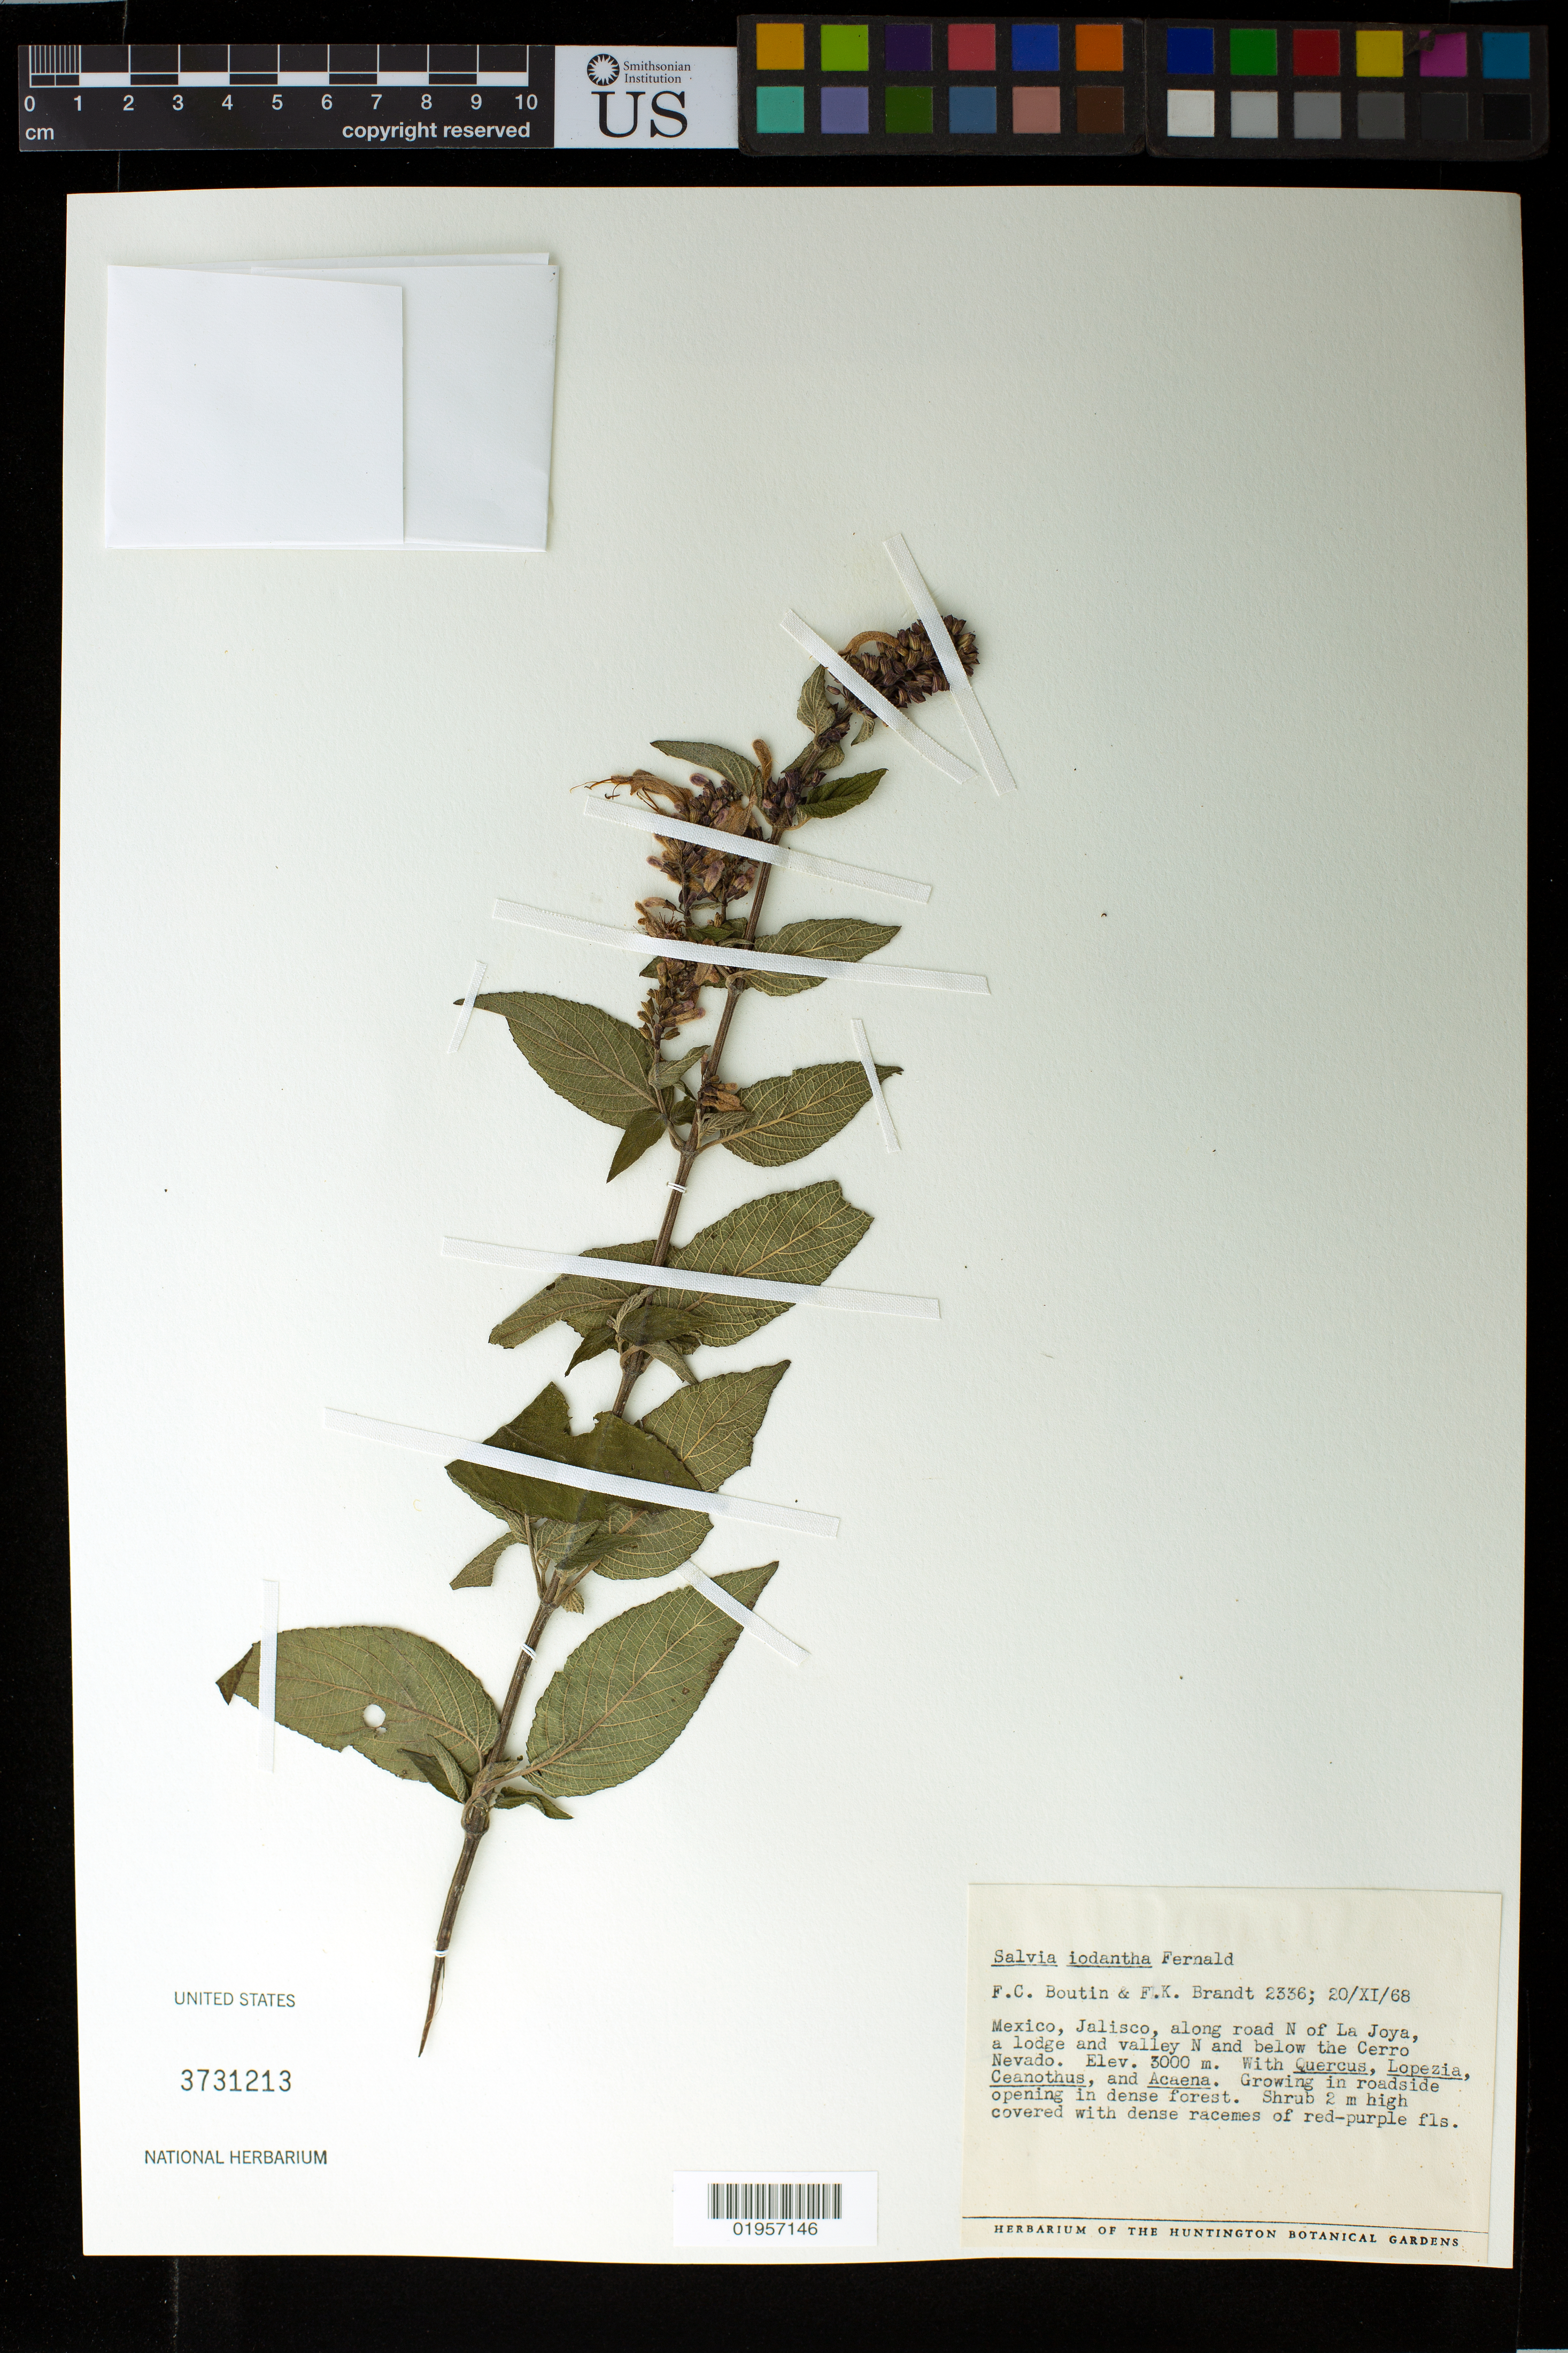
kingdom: Plantae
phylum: Tracheophyta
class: Magnoliopsida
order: Lamiales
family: Lamiaceae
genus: Salvia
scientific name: Salvia iodantha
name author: Fernald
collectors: F. Boutin & -. Brandt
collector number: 2336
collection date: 1968-11-20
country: Mexico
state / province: Jalisco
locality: Along road N of La Joya, a lodge and valley N and below the Cerro Nevado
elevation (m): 3000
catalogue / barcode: US 3731213